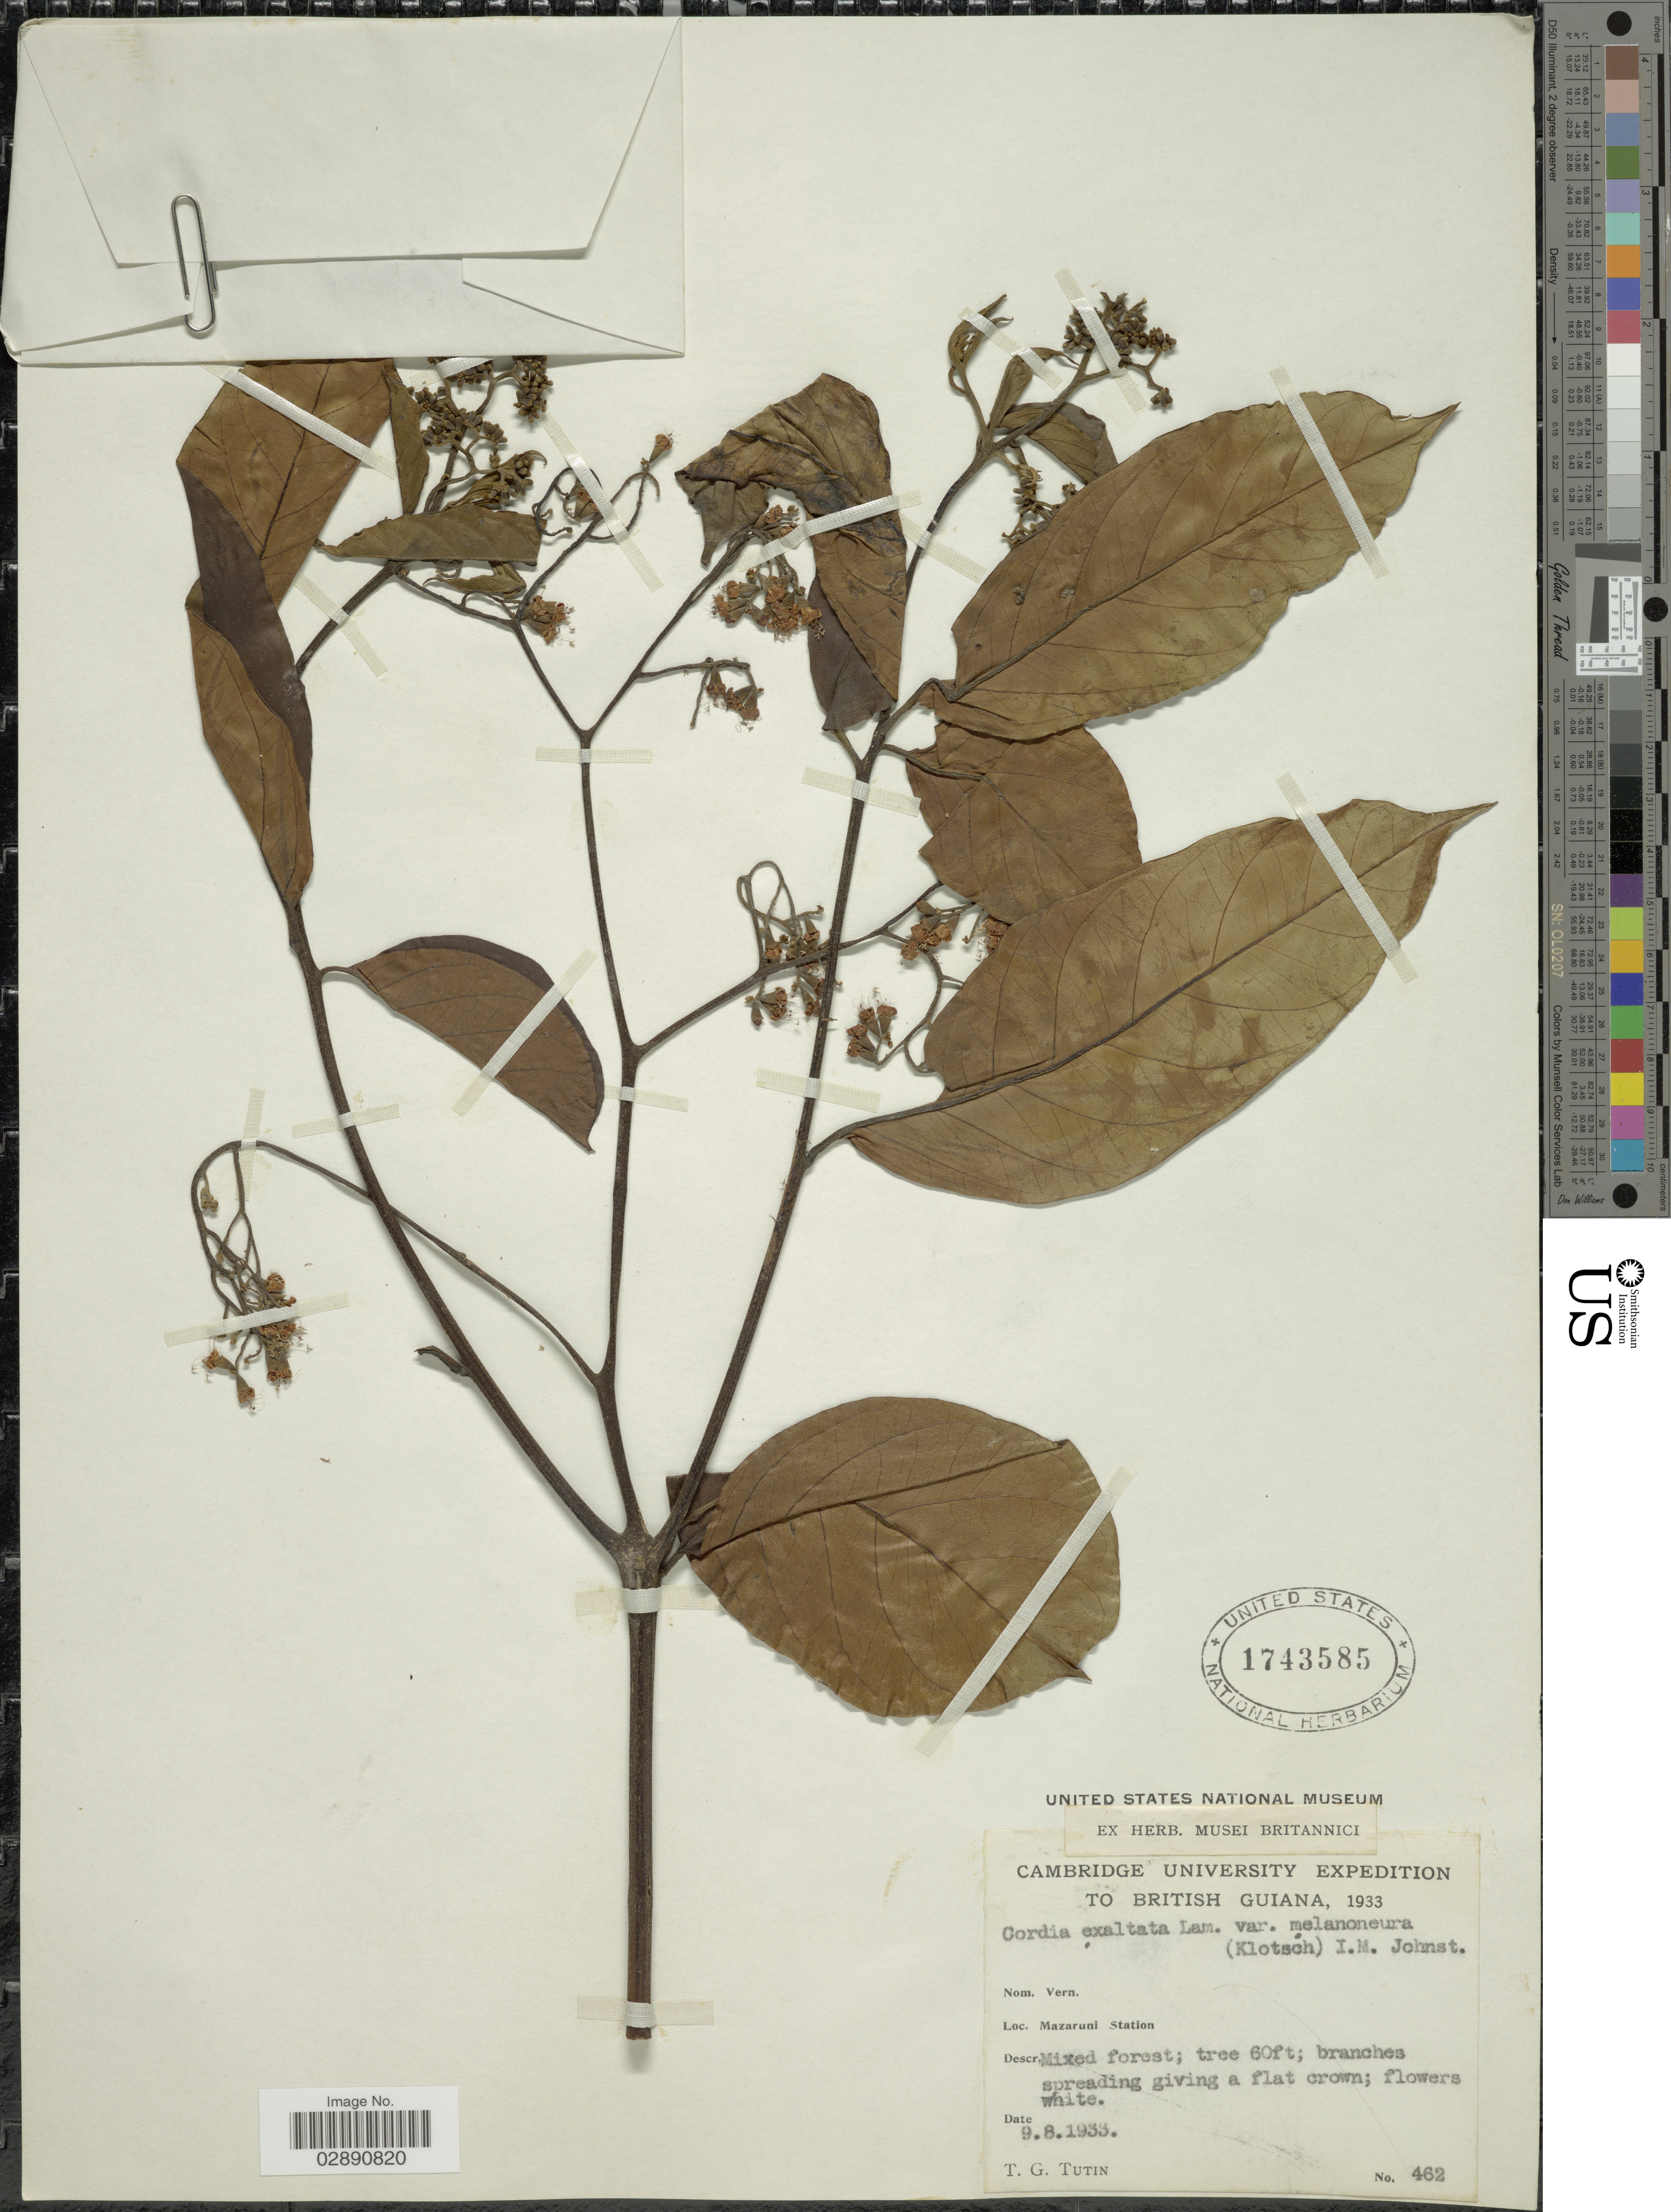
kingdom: Plantae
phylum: Tracheophyta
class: Magnoliopsida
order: Boraginales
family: Cordiaceae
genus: Cordia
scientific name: Cordia exaltata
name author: Lam.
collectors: T. G. Tutin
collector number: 462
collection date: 1933-08-09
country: Guyana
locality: British Guiana. Mazaruni Station.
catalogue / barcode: US 1743585